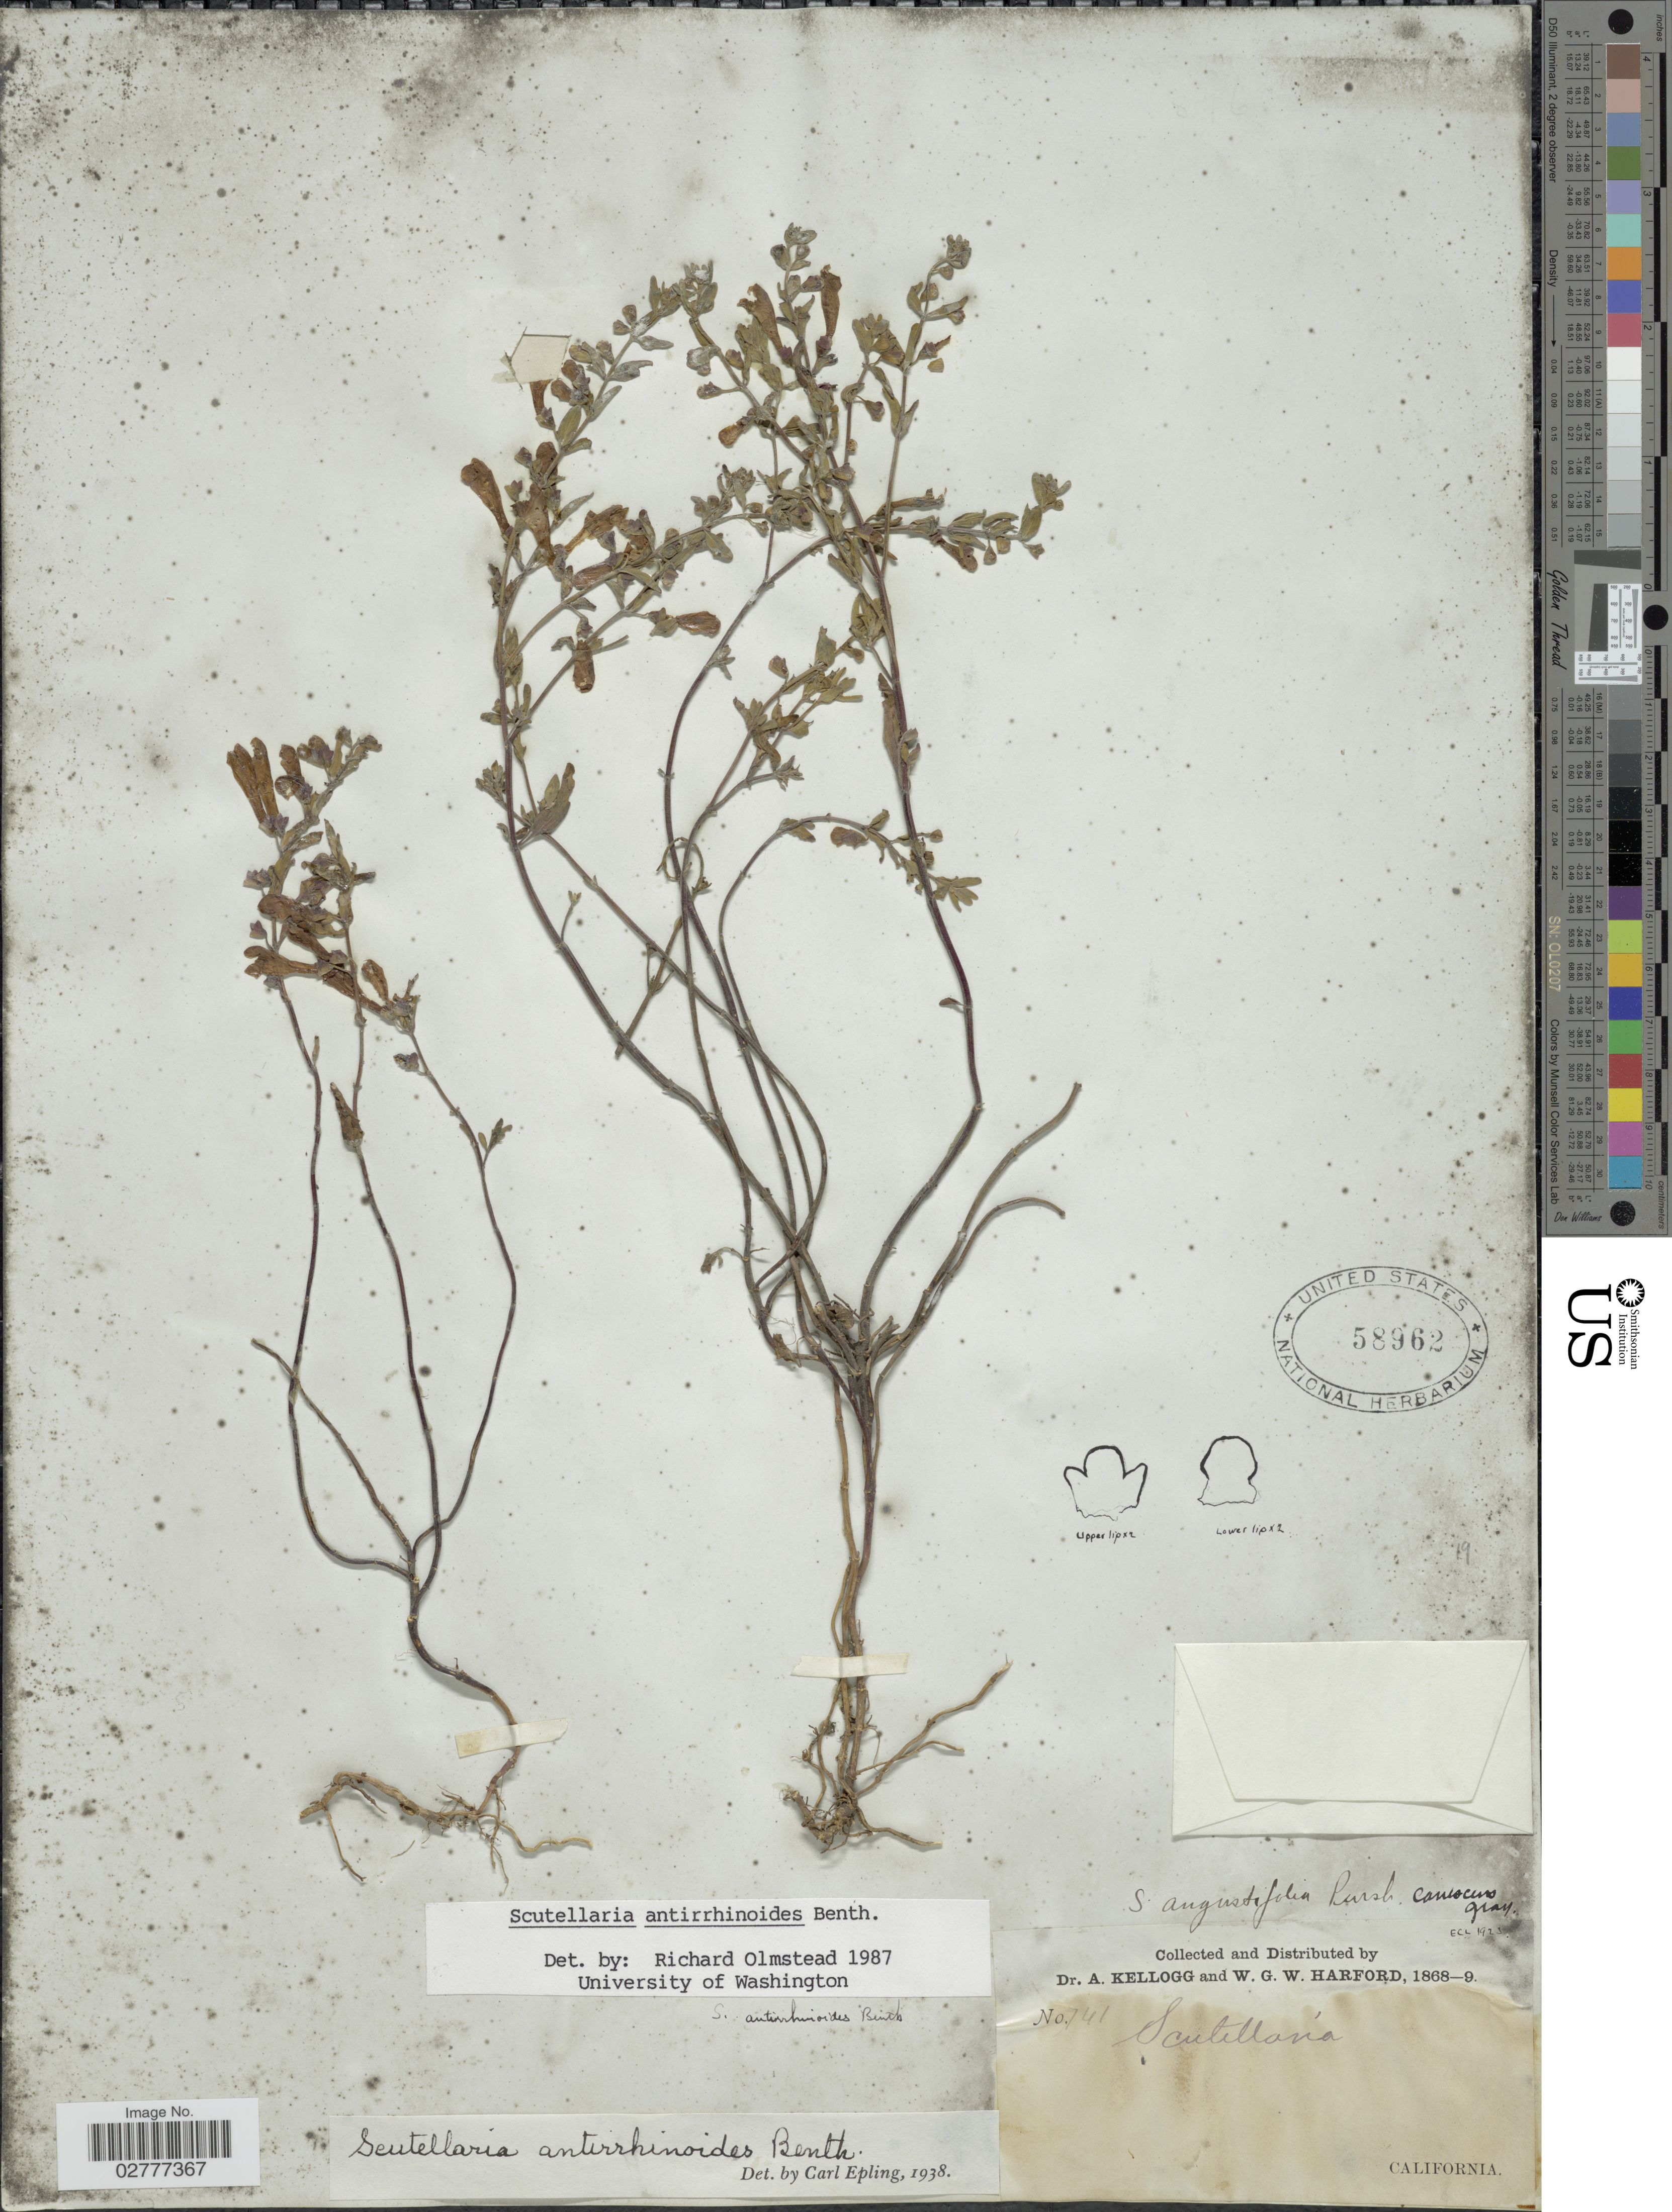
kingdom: Plantae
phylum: Tracheophyta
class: Magnoliopsida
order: Lamiales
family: Lamiaceae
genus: Scutellaria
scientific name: Scutellaria antirrhinoides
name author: Benth.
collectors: A. Kellogg & W. G. W. Harford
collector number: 741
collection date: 1868/1869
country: United States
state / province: California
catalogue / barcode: US 58962